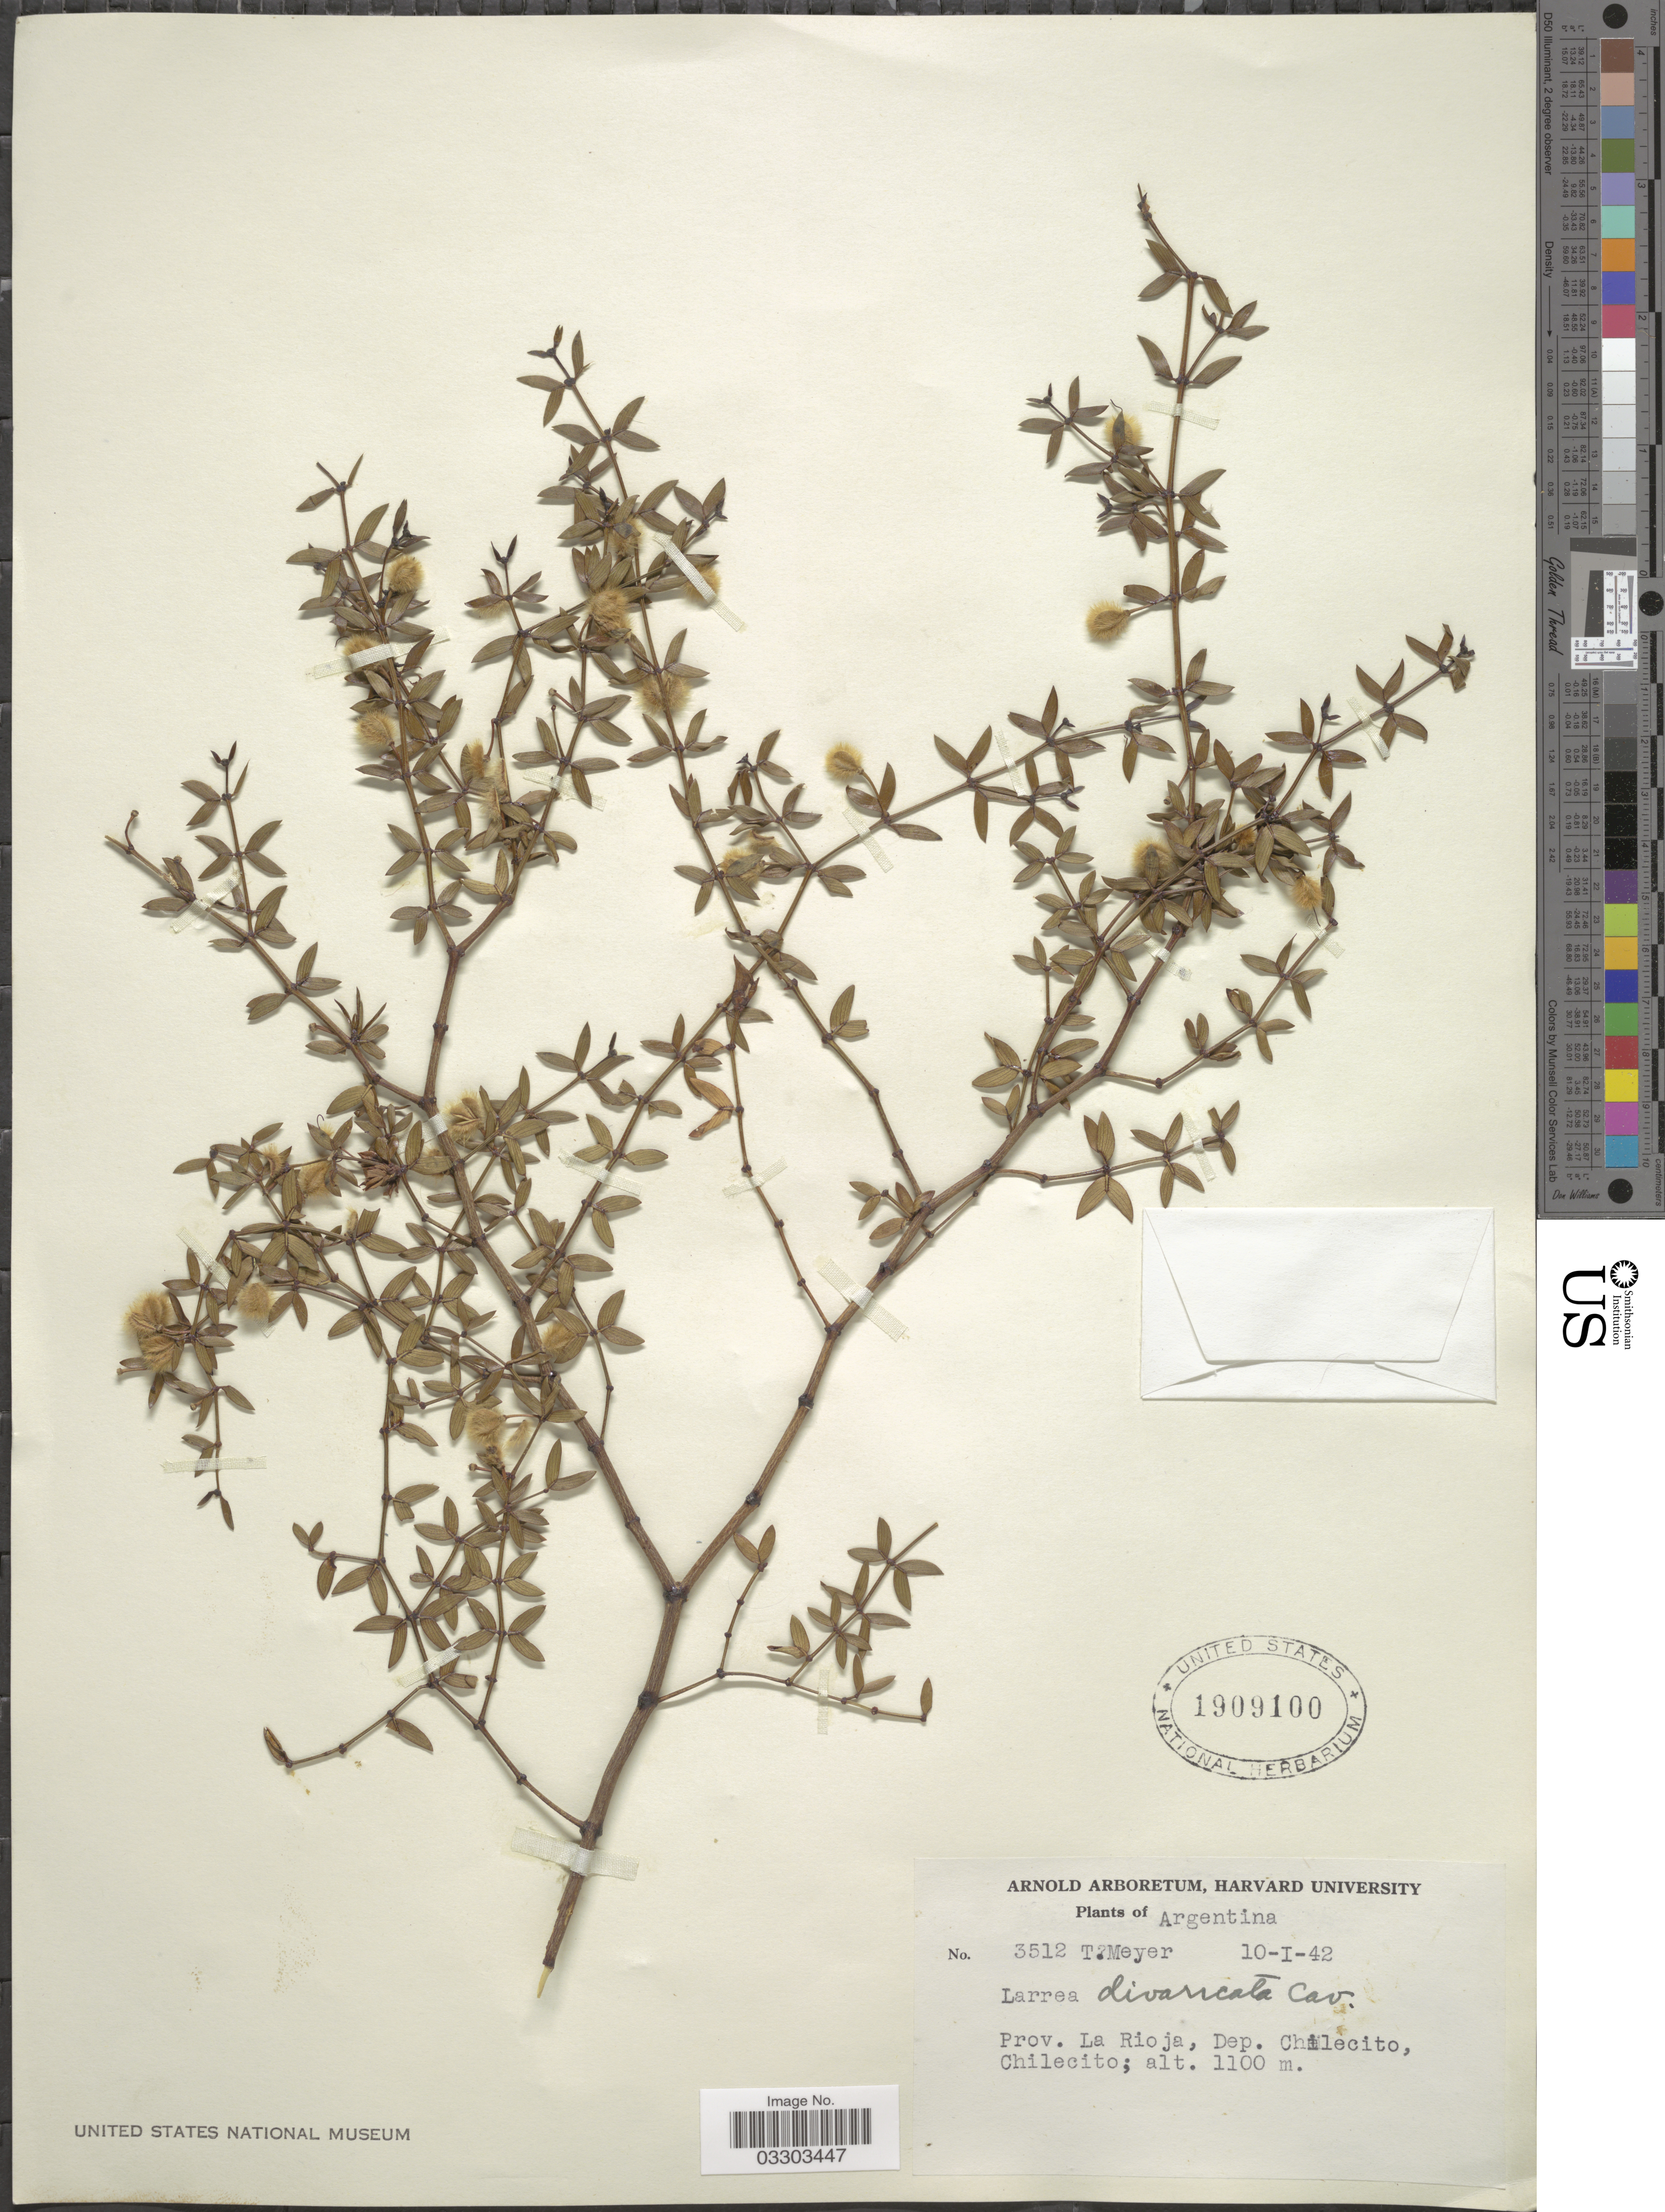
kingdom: Plantae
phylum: Tracheophyta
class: Magnoliopsida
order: Zygophyllales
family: Zygophyllaceae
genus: Larrea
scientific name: Larrea divaricata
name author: Cav.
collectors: T. Meyer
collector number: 3512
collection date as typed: Transcribed d/m/y: 10/1/42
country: Argentina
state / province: La Rioja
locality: Dep. Chilecito, Chilecito.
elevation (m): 1100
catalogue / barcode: US 1909100